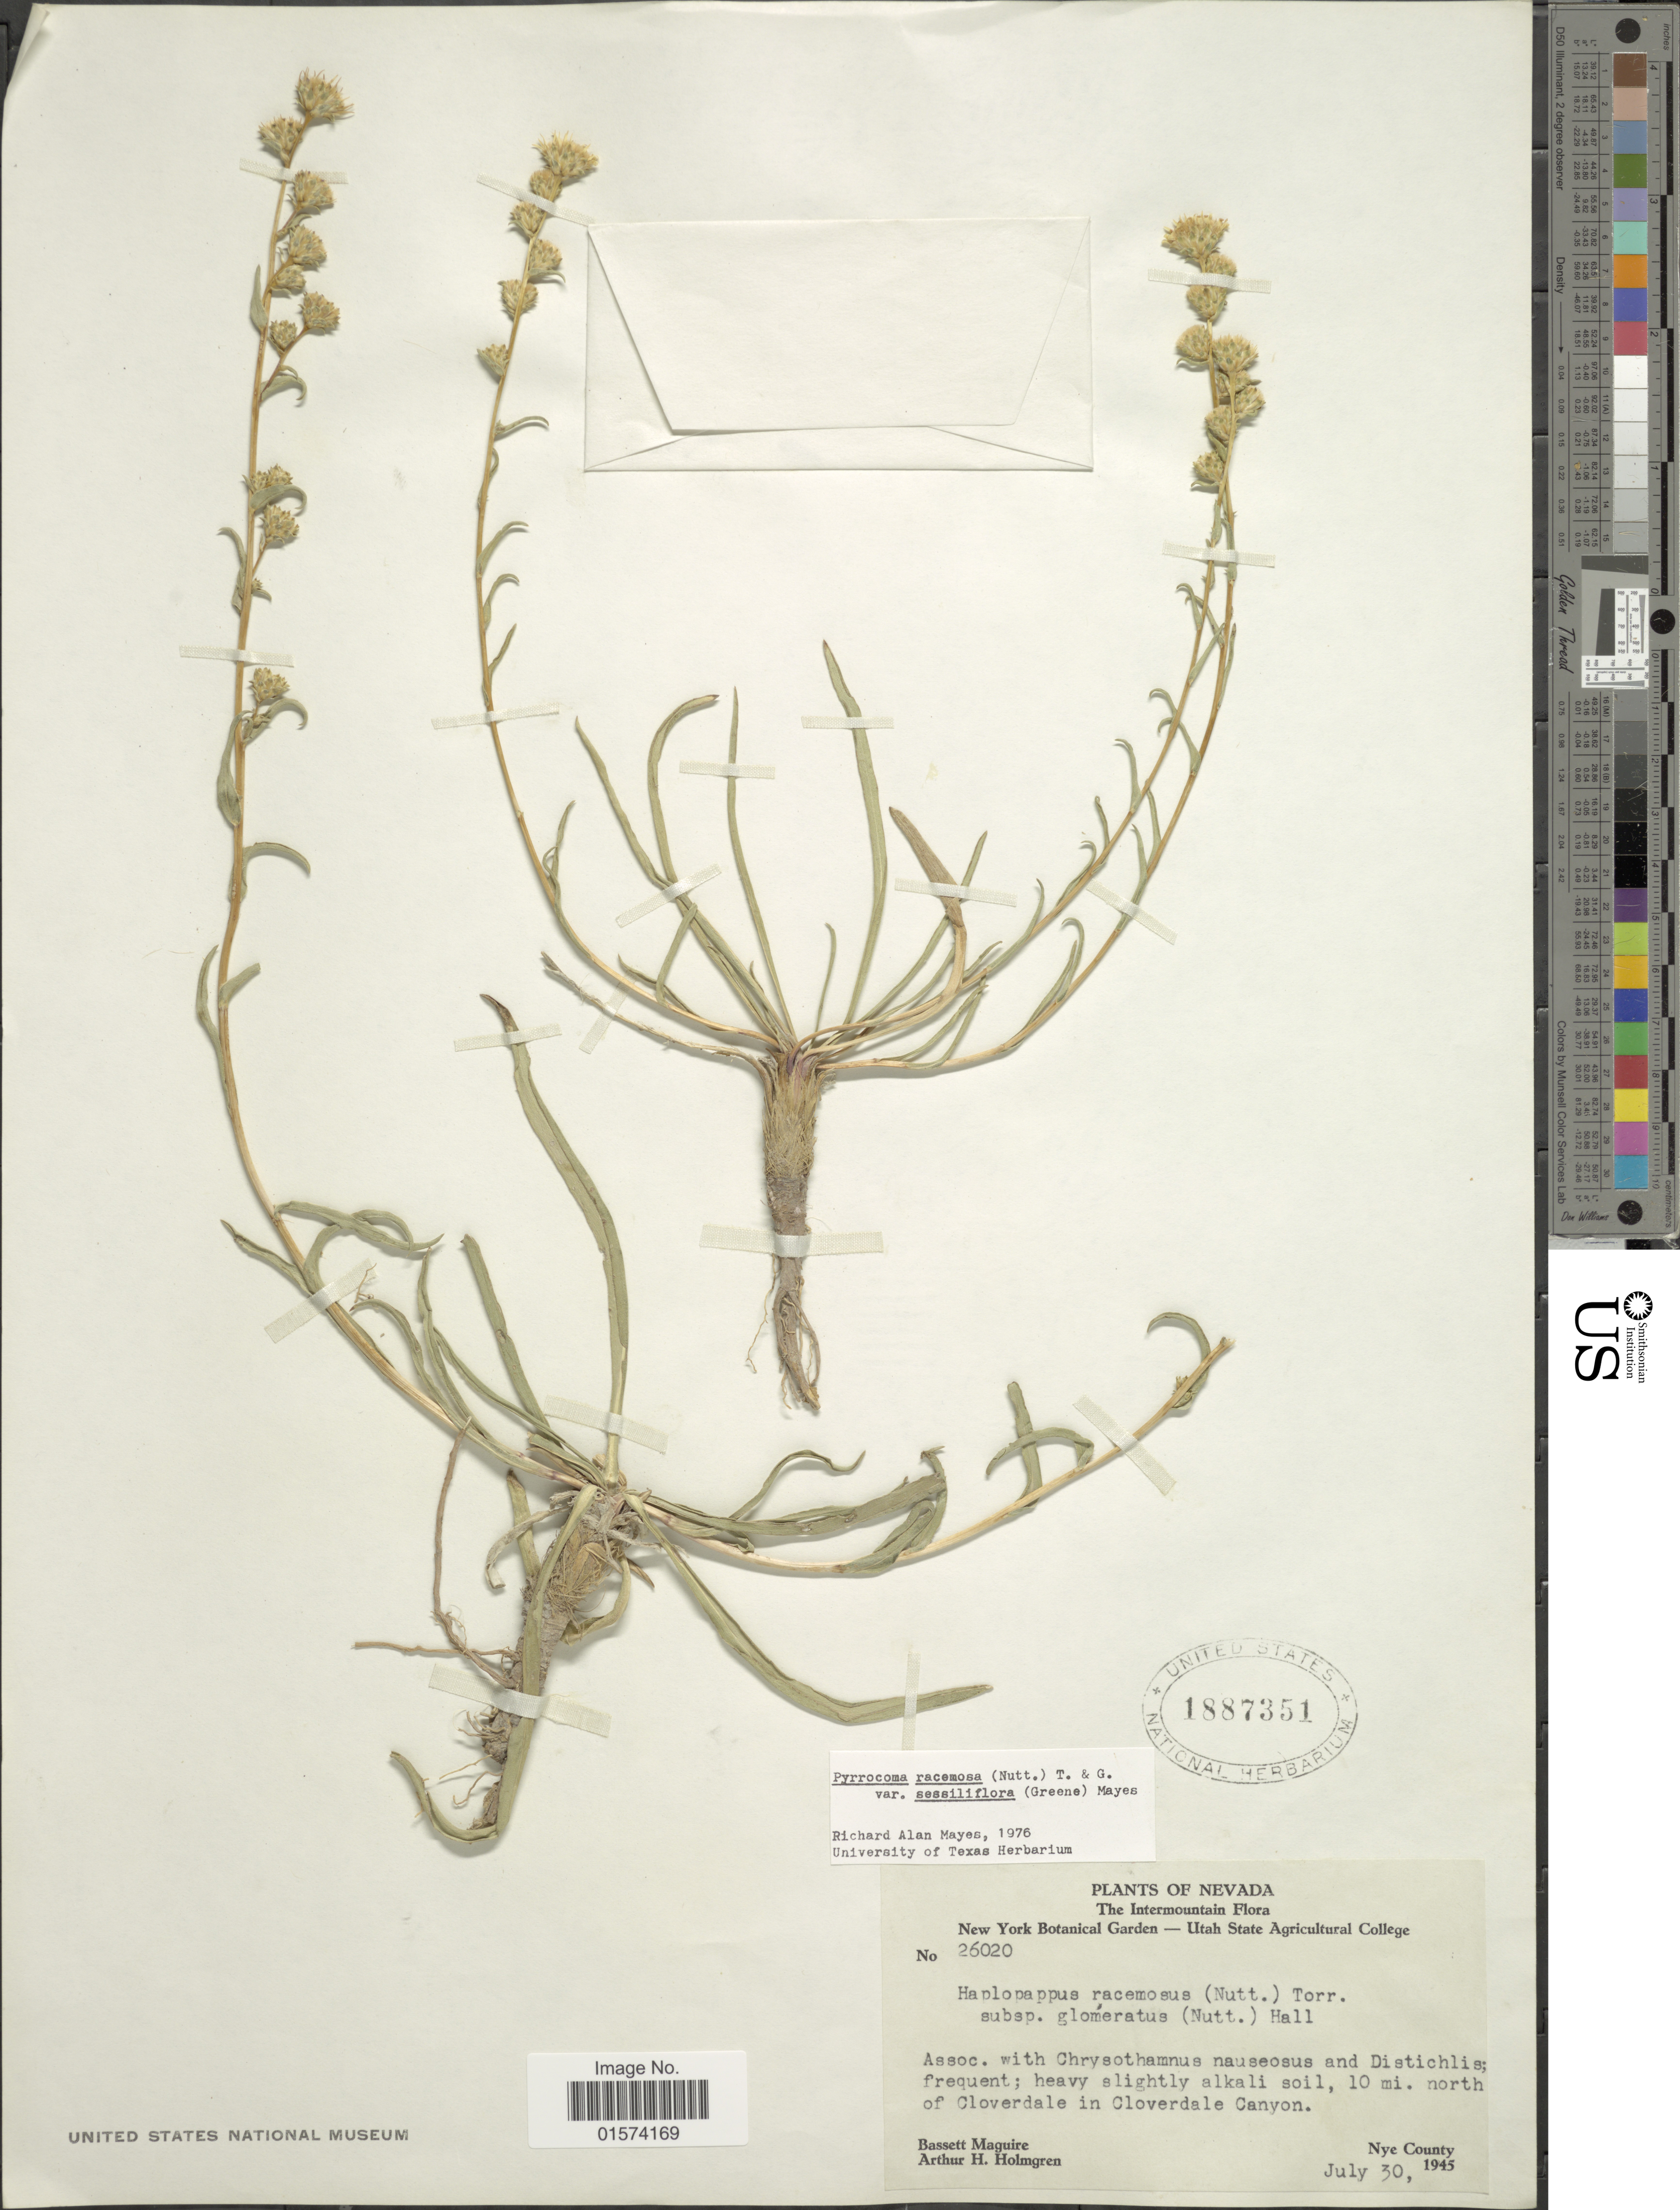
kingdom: Plantae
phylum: Tracheophyta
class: Magnoliopsida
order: Asterales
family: Asteraceae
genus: Pyrrocoma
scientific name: Pyrrocoma racemosa var. sessiliflora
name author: Mayes ex & D.J. Keil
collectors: B. Maguire & A. H. Holmgren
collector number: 26020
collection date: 1945-07-30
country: United States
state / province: Nevada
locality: Intermountain, 10 mi. north of Cloverdale in Cloverdale Canyon, Nye County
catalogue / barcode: US 1887351